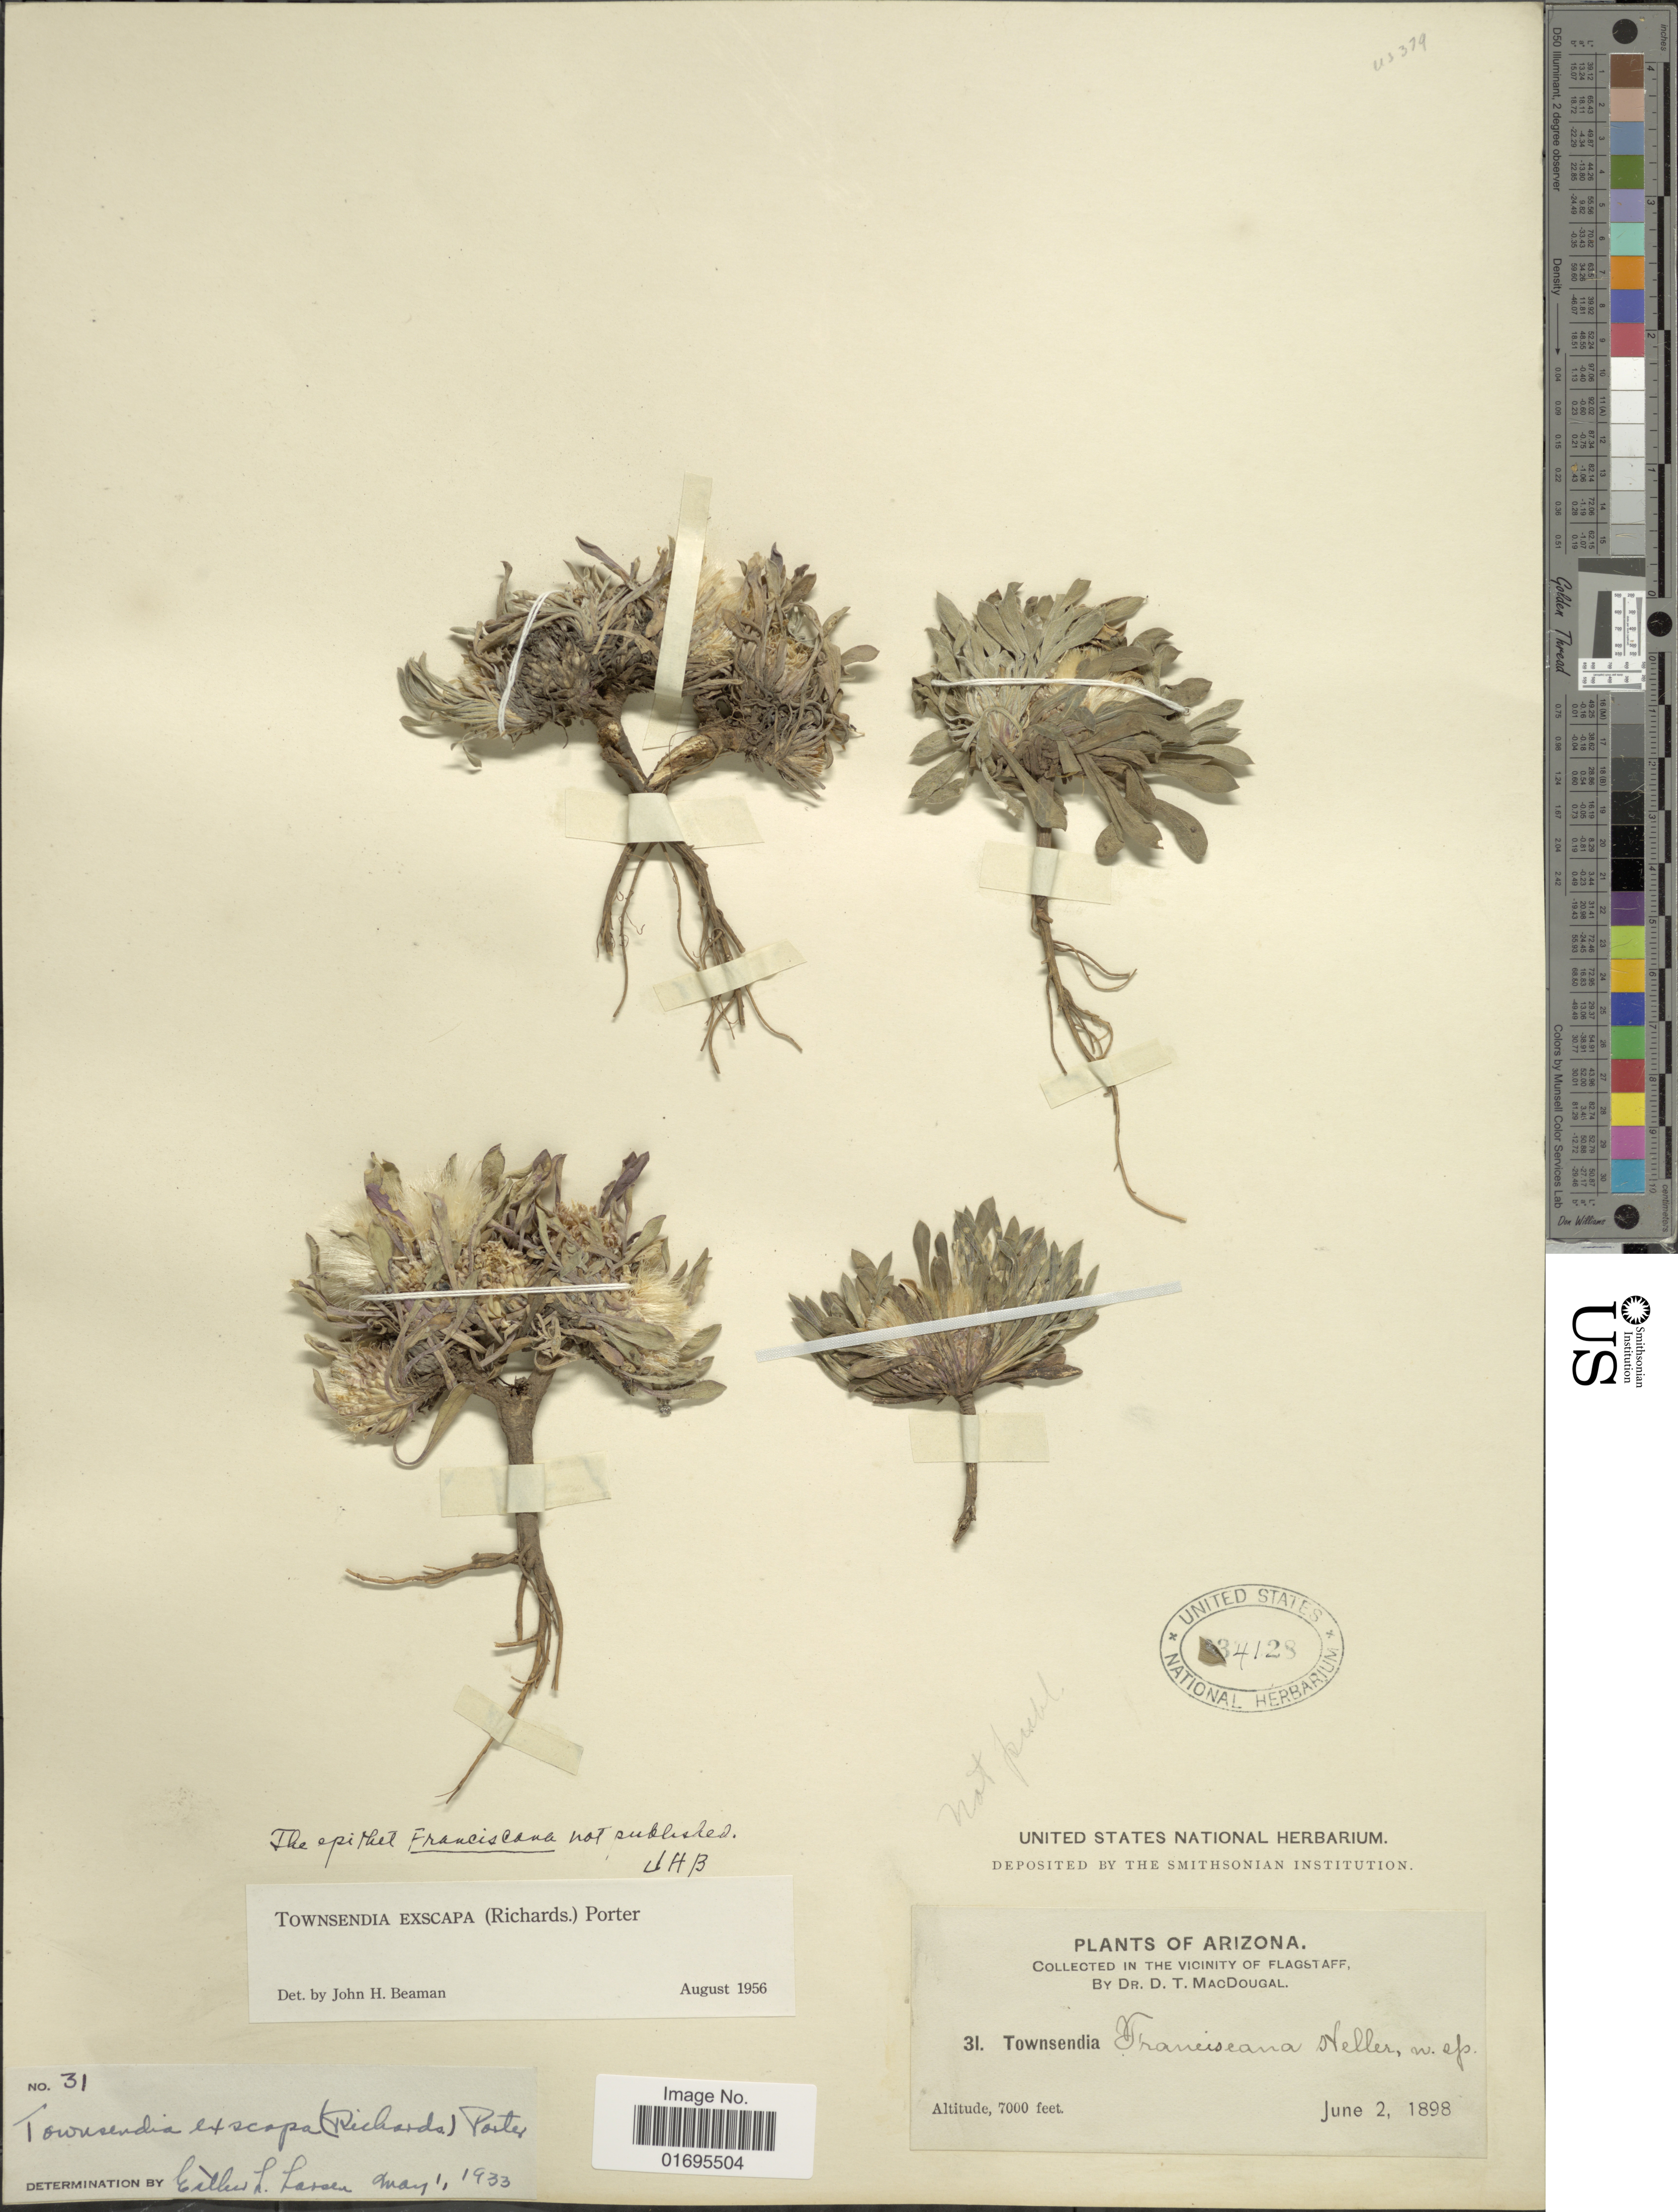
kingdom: Plantae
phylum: Tracheophyta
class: Magnoliopsida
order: Asterales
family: Asteraceae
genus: Townsendia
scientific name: Townsendia exscapa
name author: (Richardson) Porter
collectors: D. T. MacDougal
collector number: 31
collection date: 1898-06-02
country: United States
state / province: Arizona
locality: In the vicinity of Flagstaff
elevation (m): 2134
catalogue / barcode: US 34128